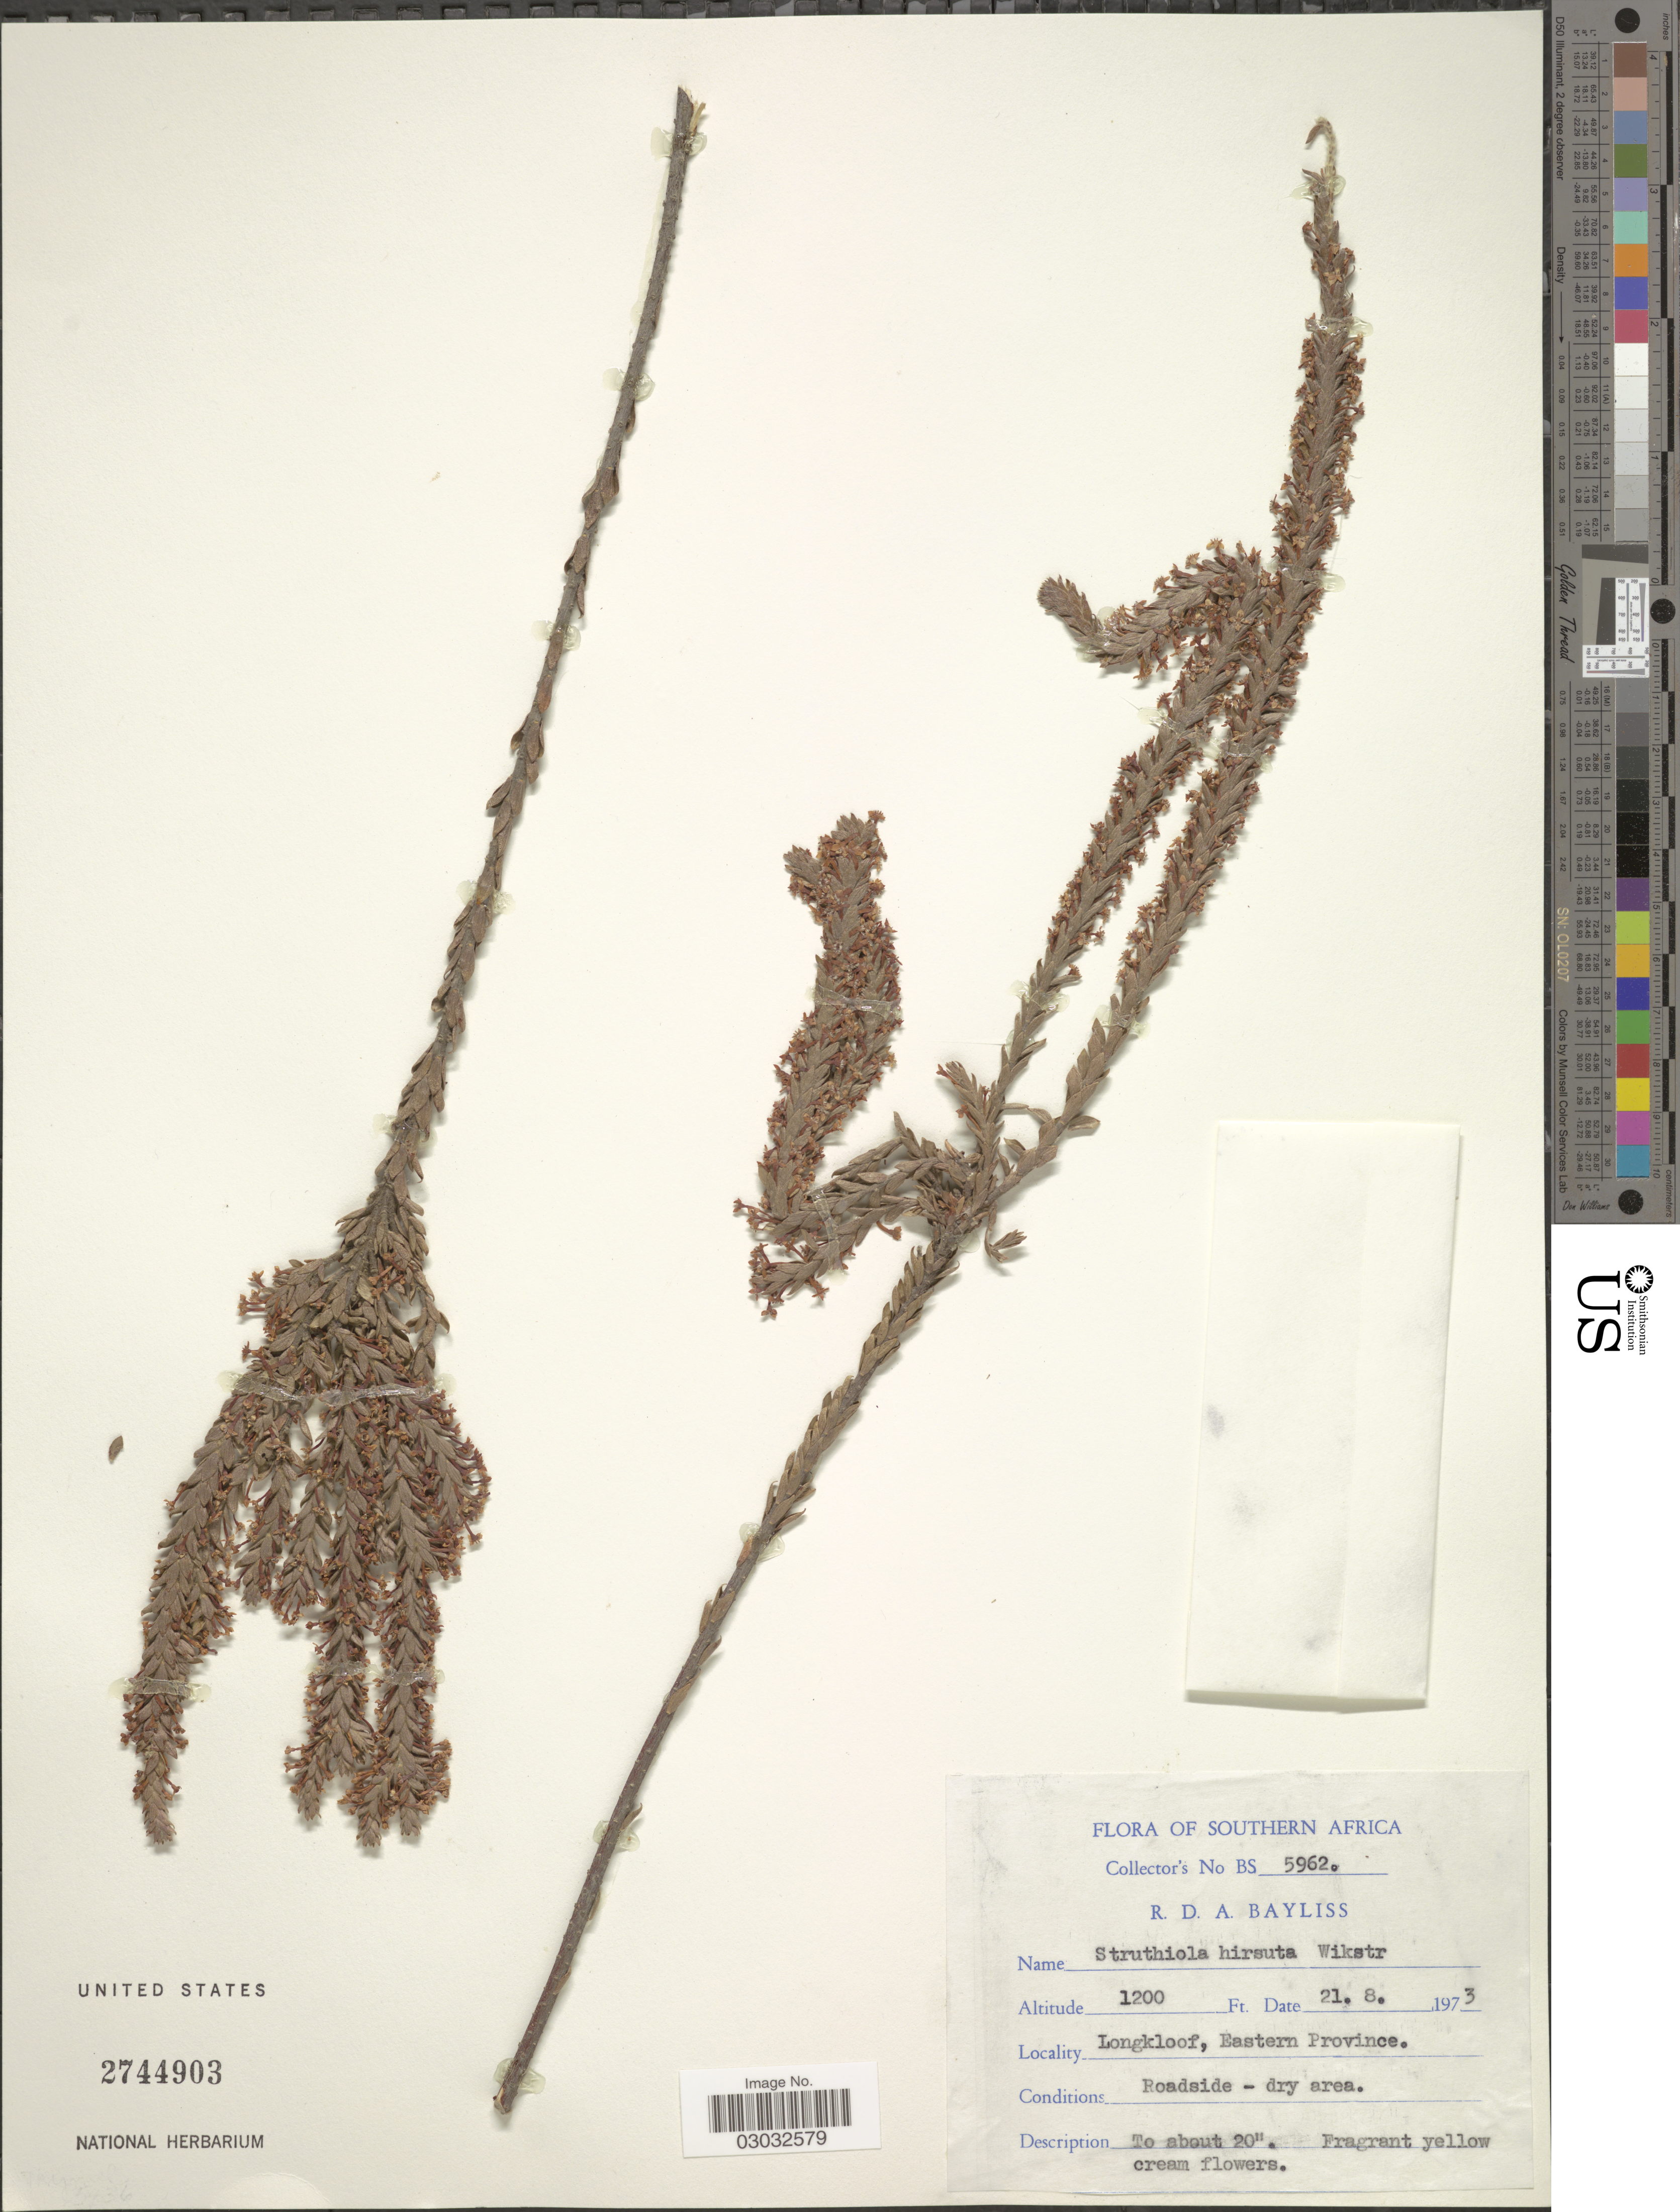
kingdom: Plantae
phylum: Tracheophyta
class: Magnoliopsida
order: Malvales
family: Thymelaeaceae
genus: Struthiola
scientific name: Struthiola hirsuta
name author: Wikstr.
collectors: R. Bayliss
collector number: BS5962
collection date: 1973-08-21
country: South Africa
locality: Southern Africa. Longkloof, Eastern Province.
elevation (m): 366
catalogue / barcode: US 2744903